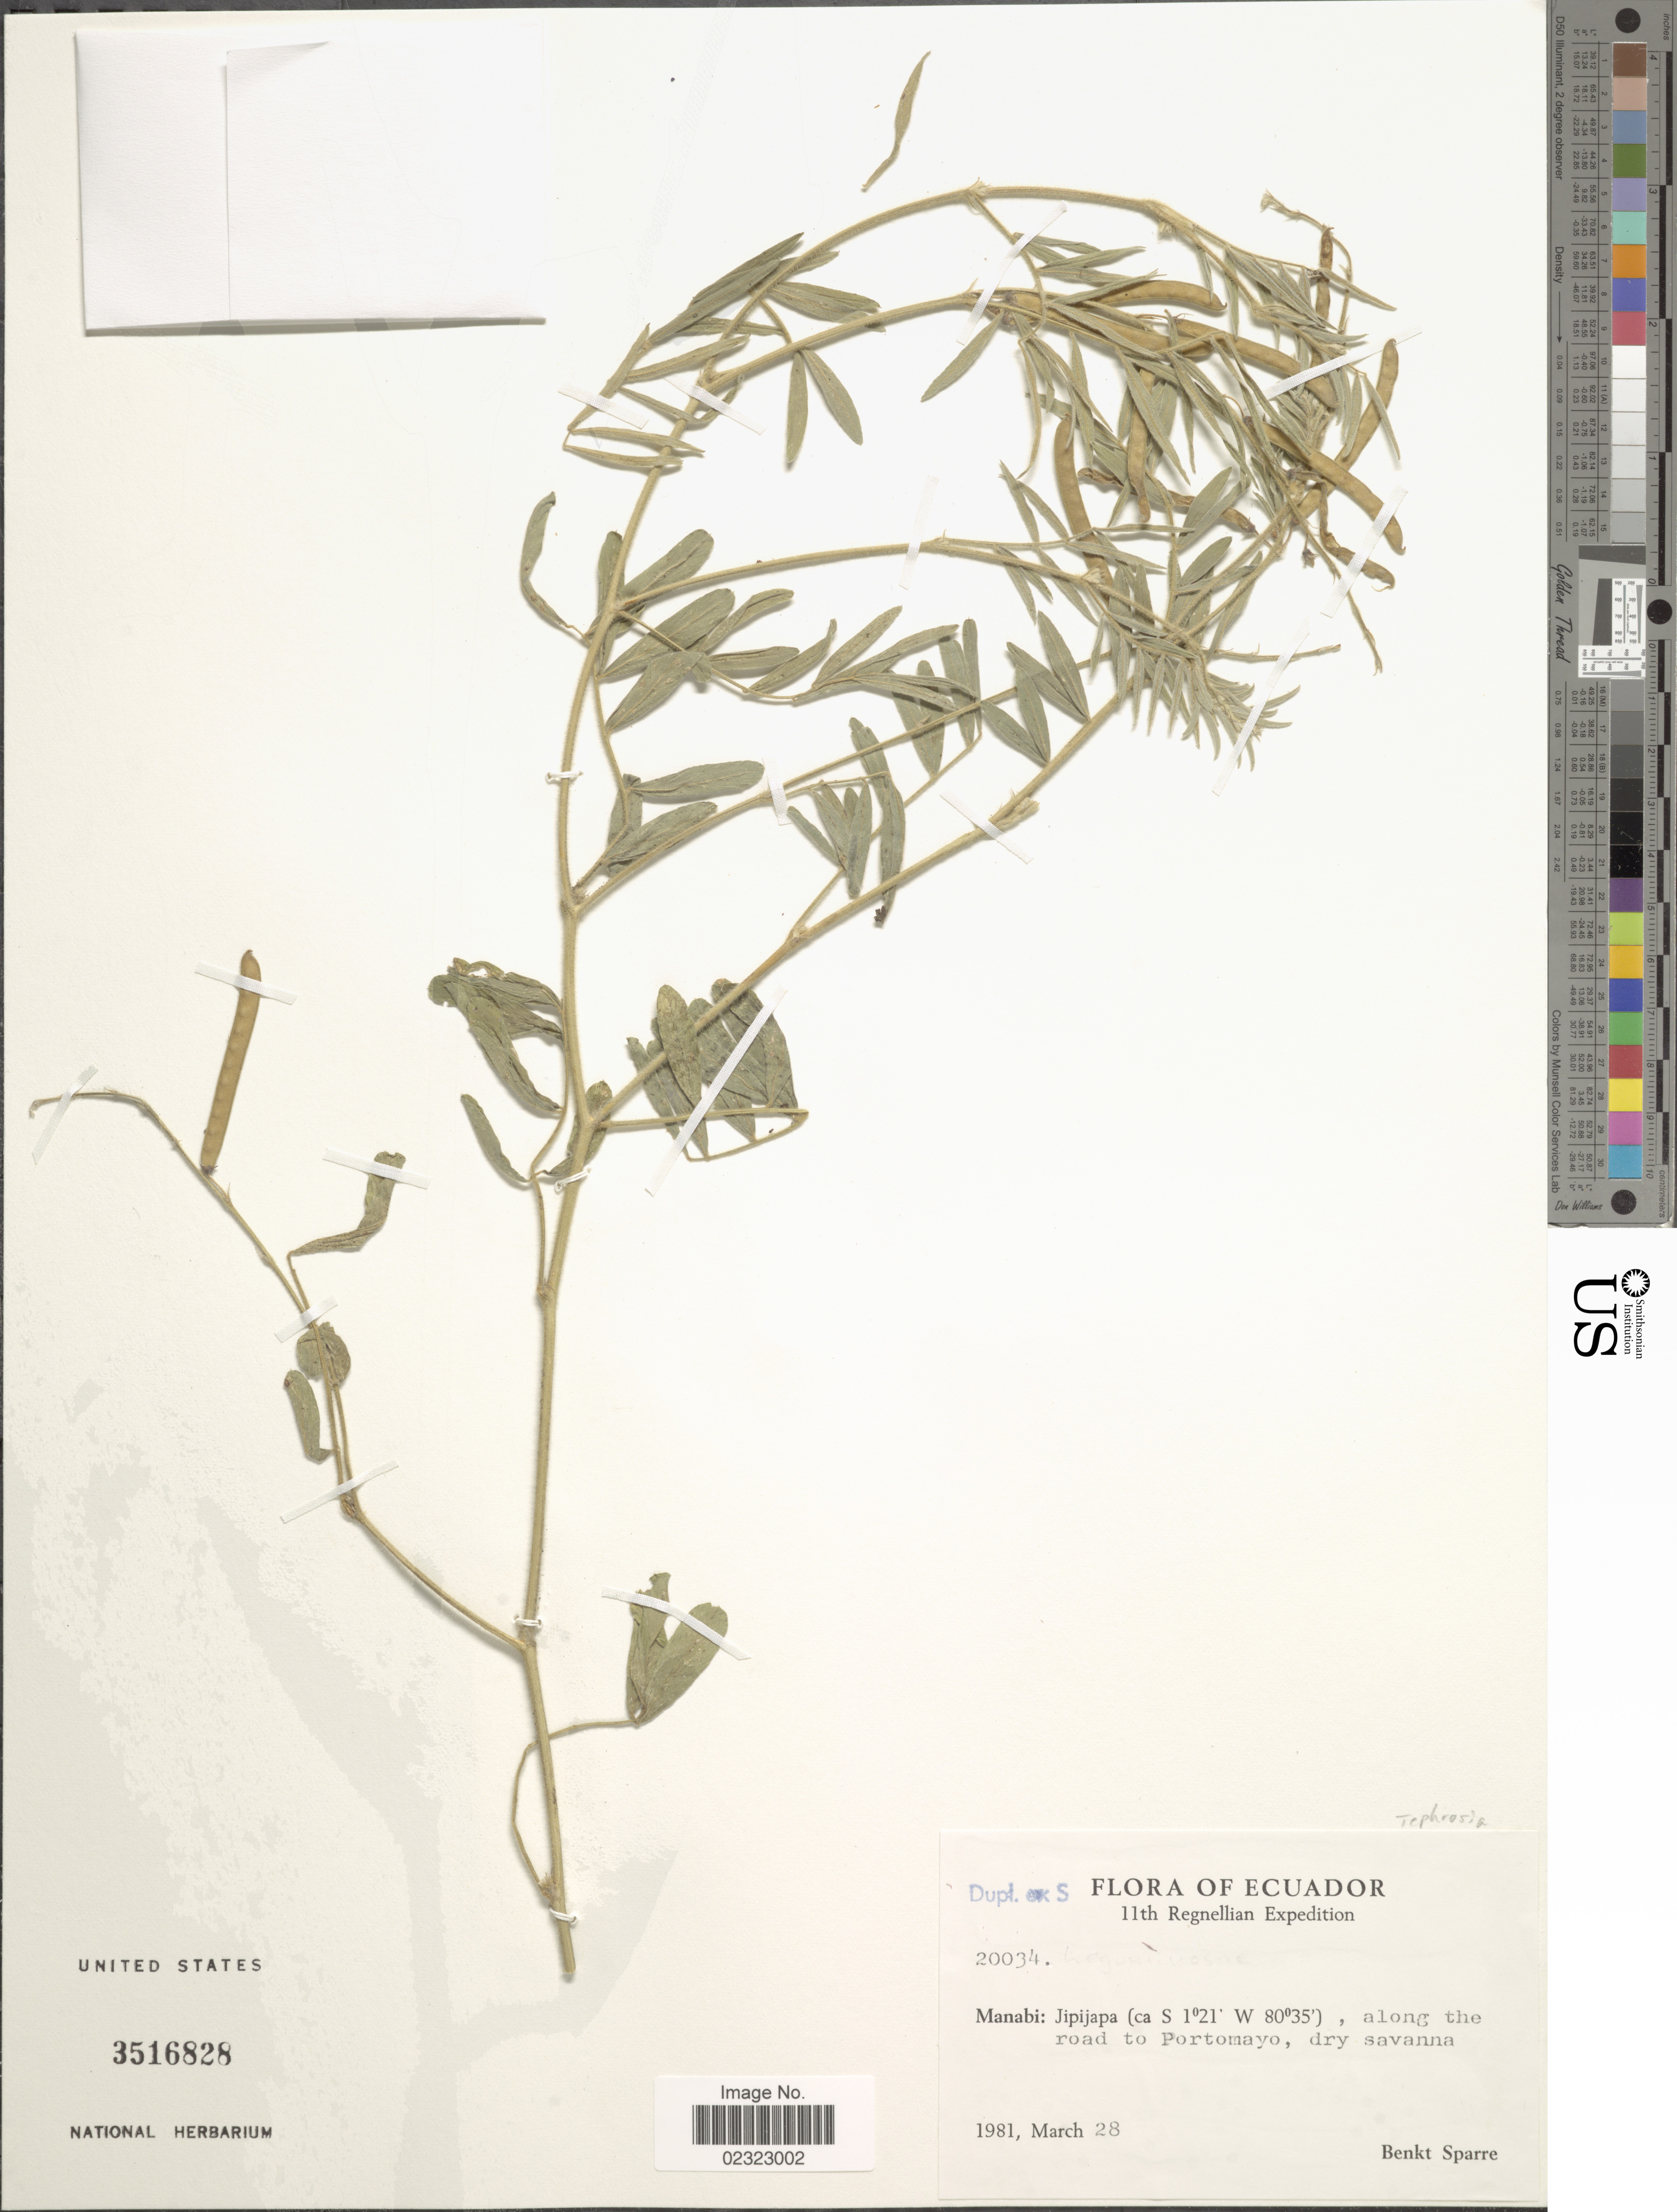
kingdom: Plantae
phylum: Tracheophyta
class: Magnoliopsida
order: Fabales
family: Fabaceae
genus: Tephrosia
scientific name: Tephrosia sp.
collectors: B. Sparre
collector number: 20034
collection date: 1981-03-28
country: Ecuador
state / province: Manabí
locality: Manabi: Jipijapa, along the road to Portomayo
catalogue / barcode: US 3516828